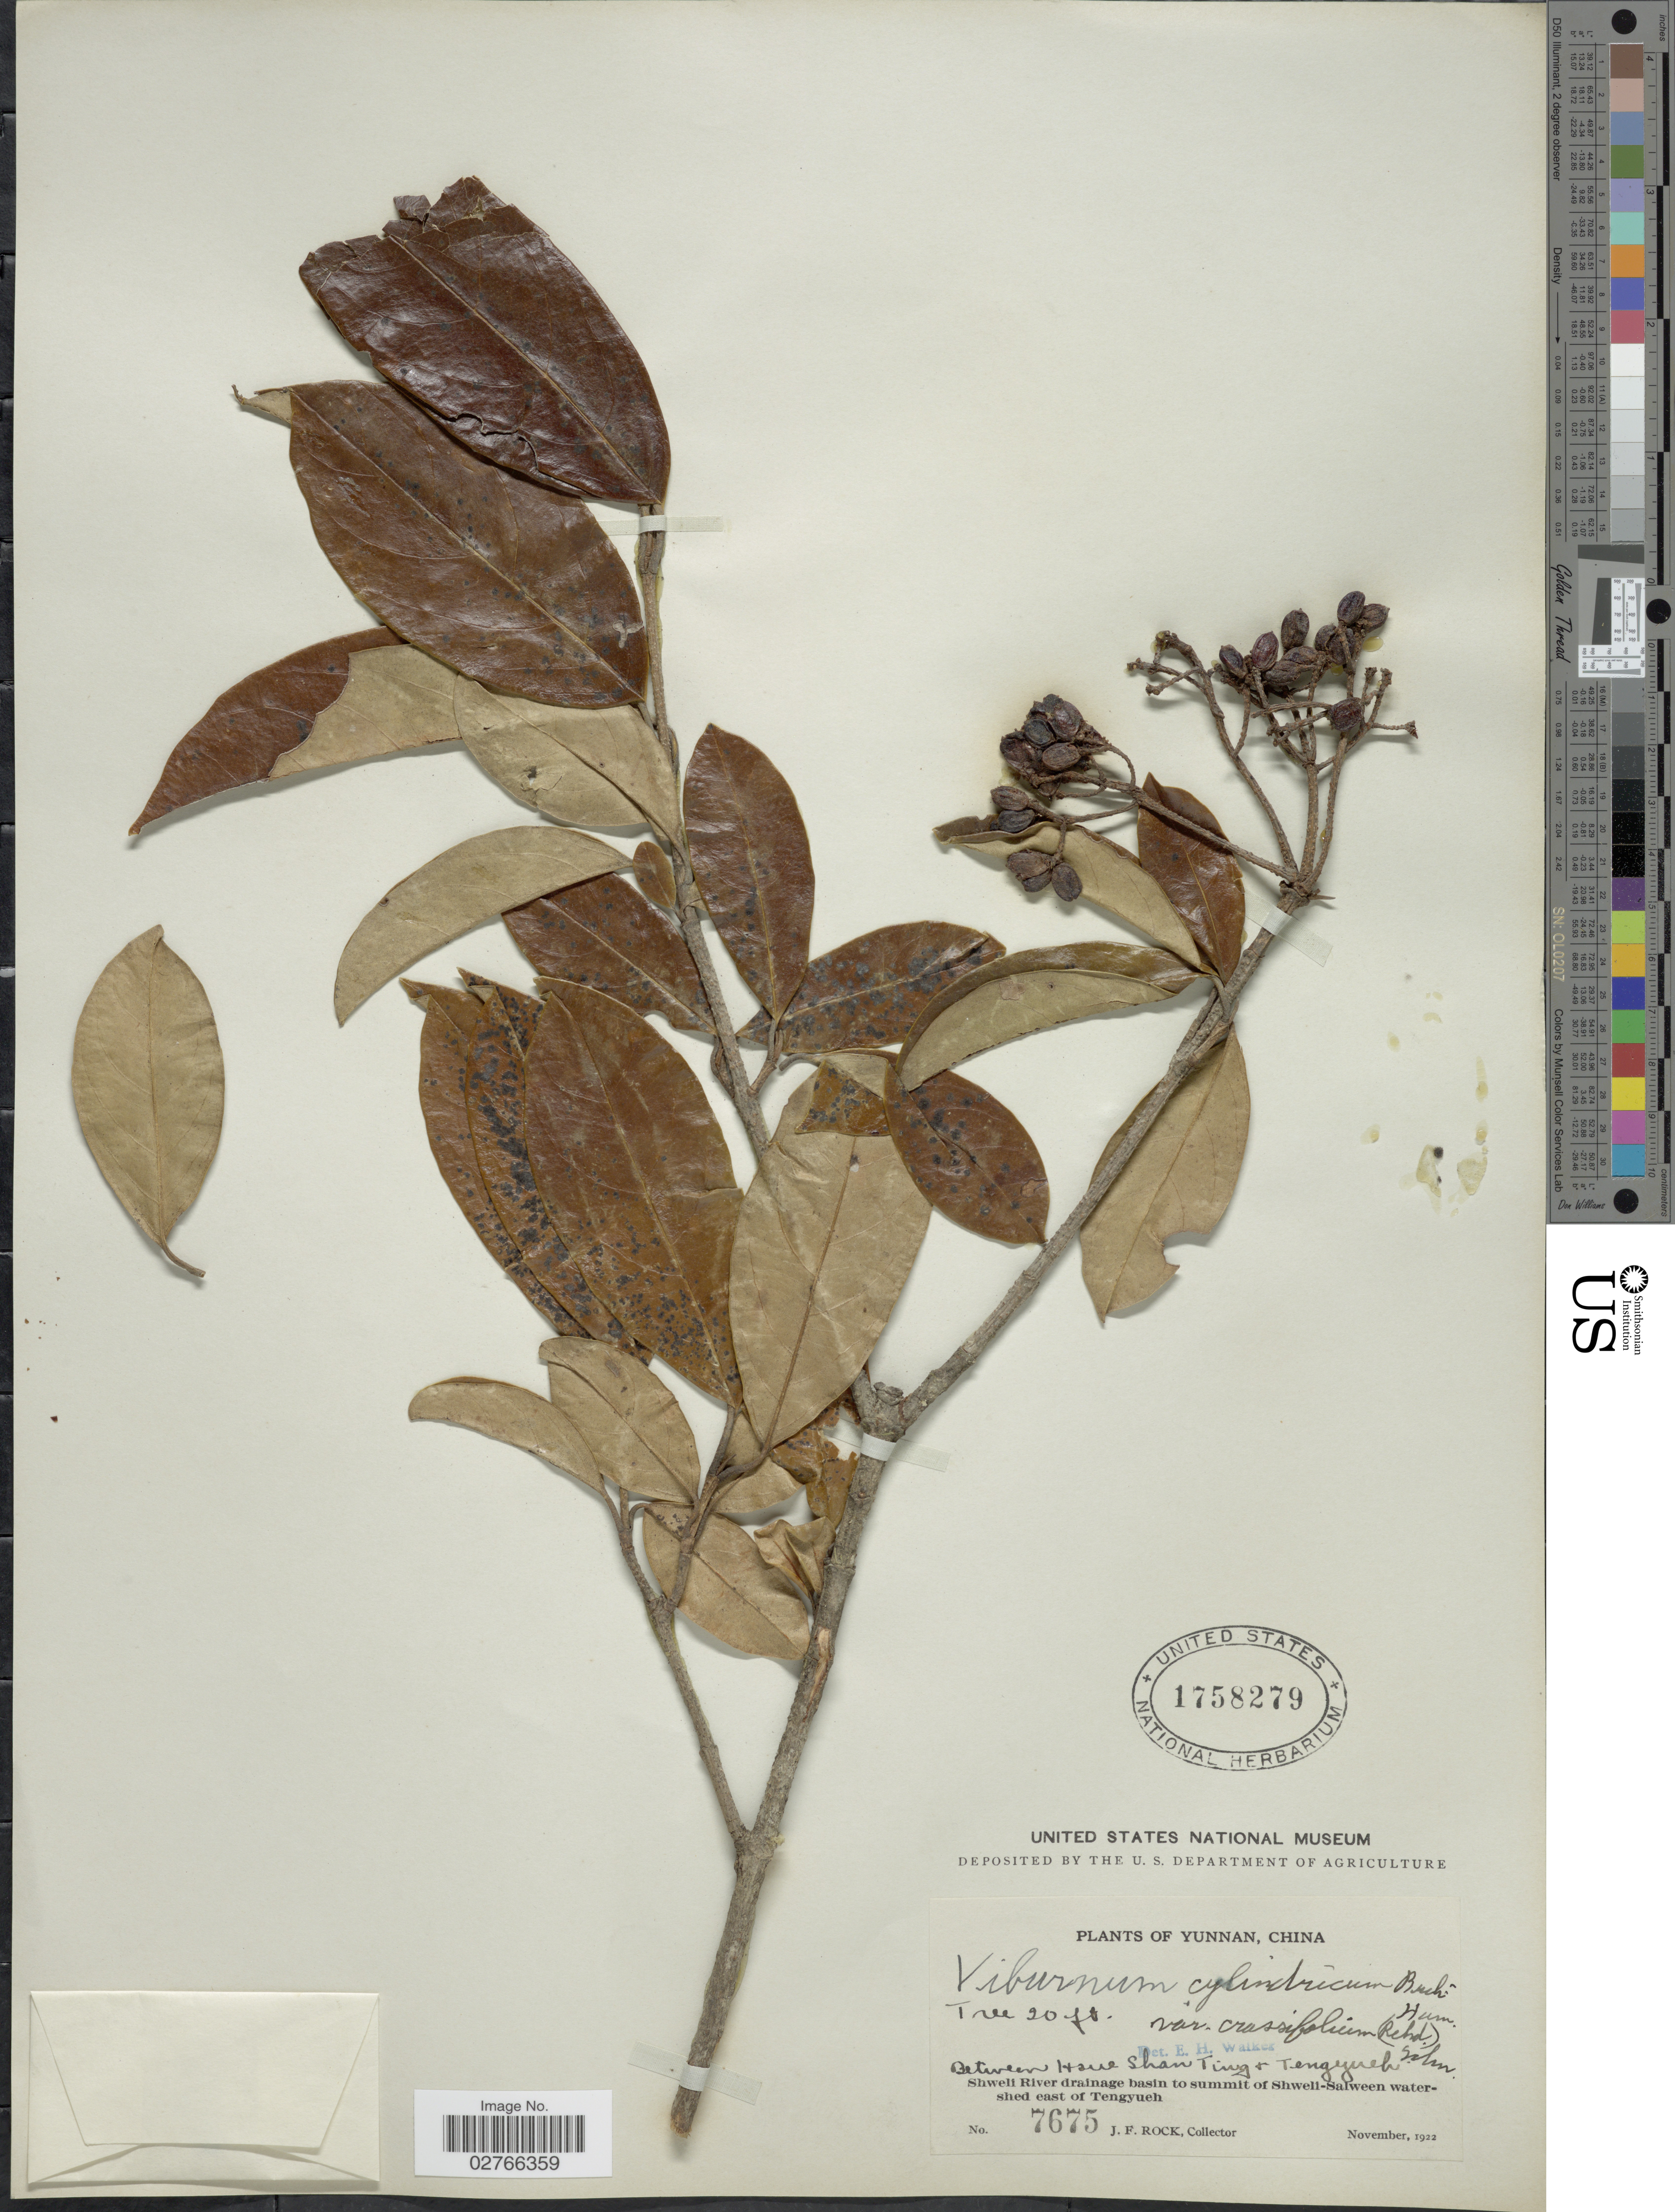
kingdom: Plantae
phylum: Tracheophyta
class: Magnoliopsida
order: Dipsacales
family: Viburnaceae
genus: Viburnum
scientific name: Viburnum punctatum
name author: Buch.-Ham. ex D. Don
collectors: J. Rock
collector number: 7675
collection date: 1922-11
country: China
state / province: Yunnan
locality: Between Hsue Shan Ting & Tengyueh, Shweli River drainage basin to summit of Shweli-Salween watershed east of Tengyueh.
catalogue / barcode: US 1758279